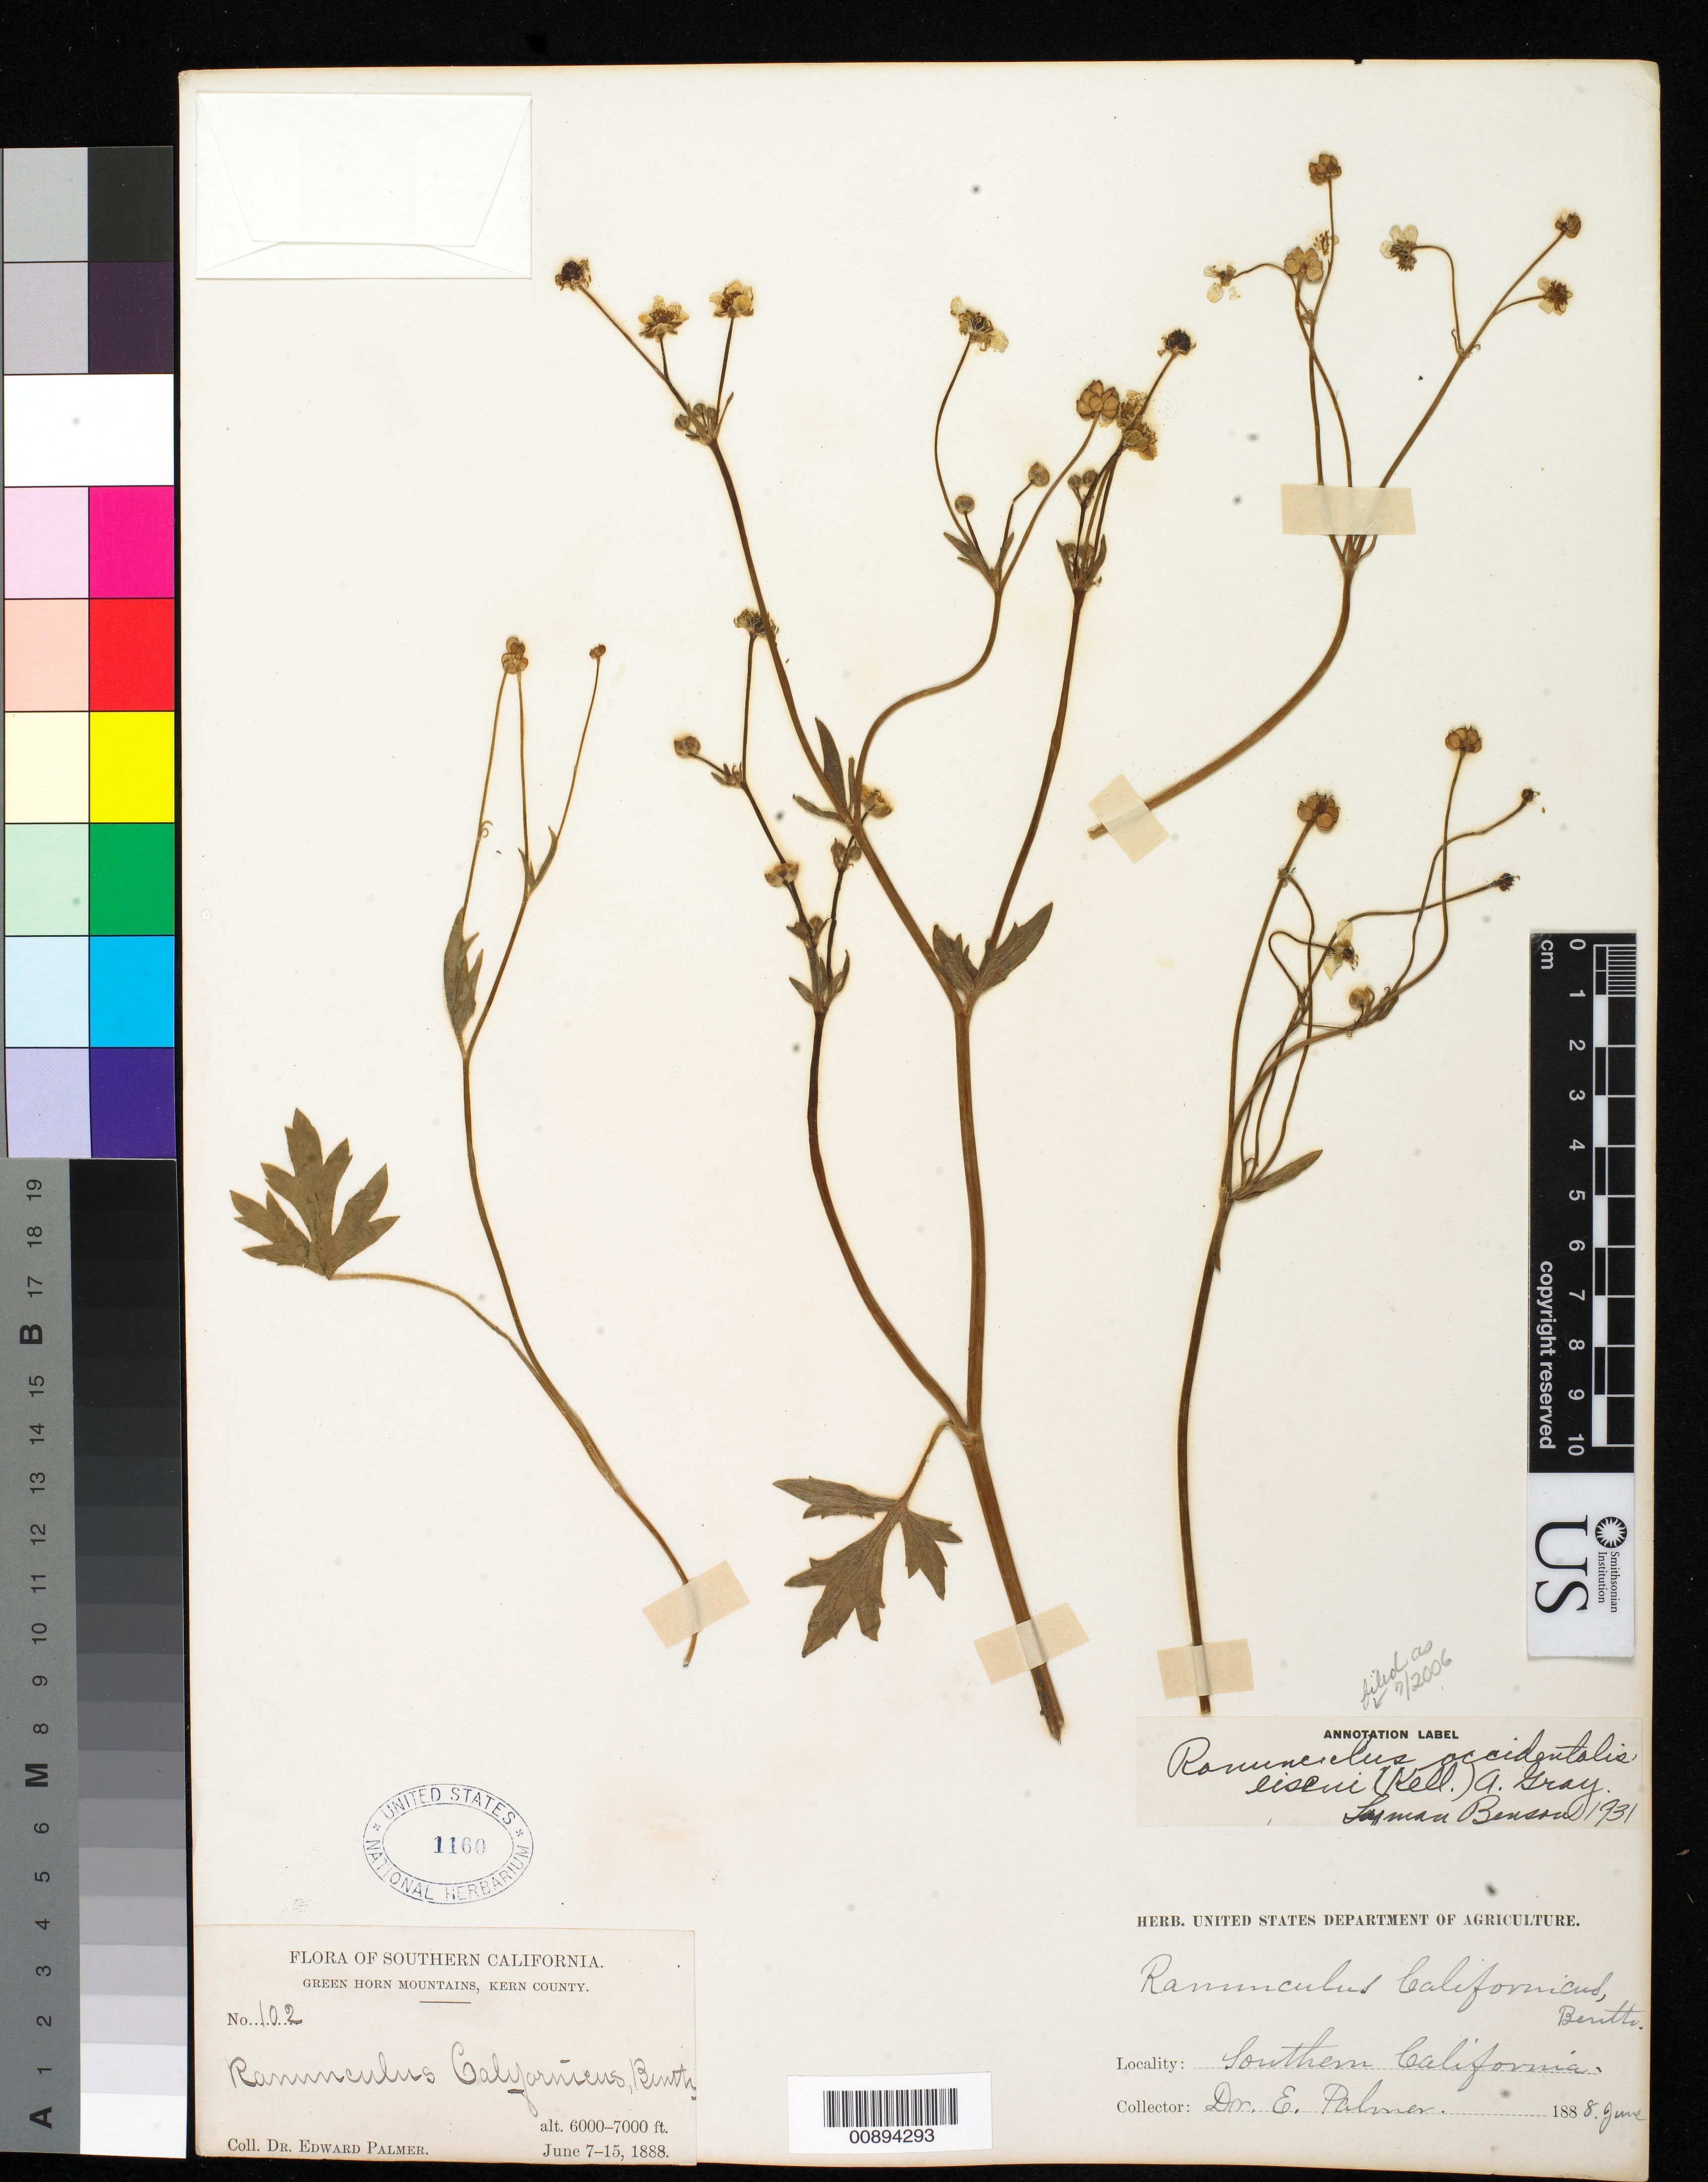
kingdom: Plantae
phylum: Tracheophyta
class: Magnoliopsida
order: Ranunculales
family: Ranunculaceae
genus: Ranunculus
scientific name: Ranunculus occidentalis var. eisenii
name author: Nutt.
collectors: E. Palmer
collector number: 102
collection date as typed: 07 Jun 1888 to 15 Jun 1888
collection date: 1888-06-07/1888-06-15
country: United States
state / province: California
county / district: Kern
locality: Green Horn Mountains, Kern County, Southern California.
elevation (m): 1829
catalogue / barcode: US 1160